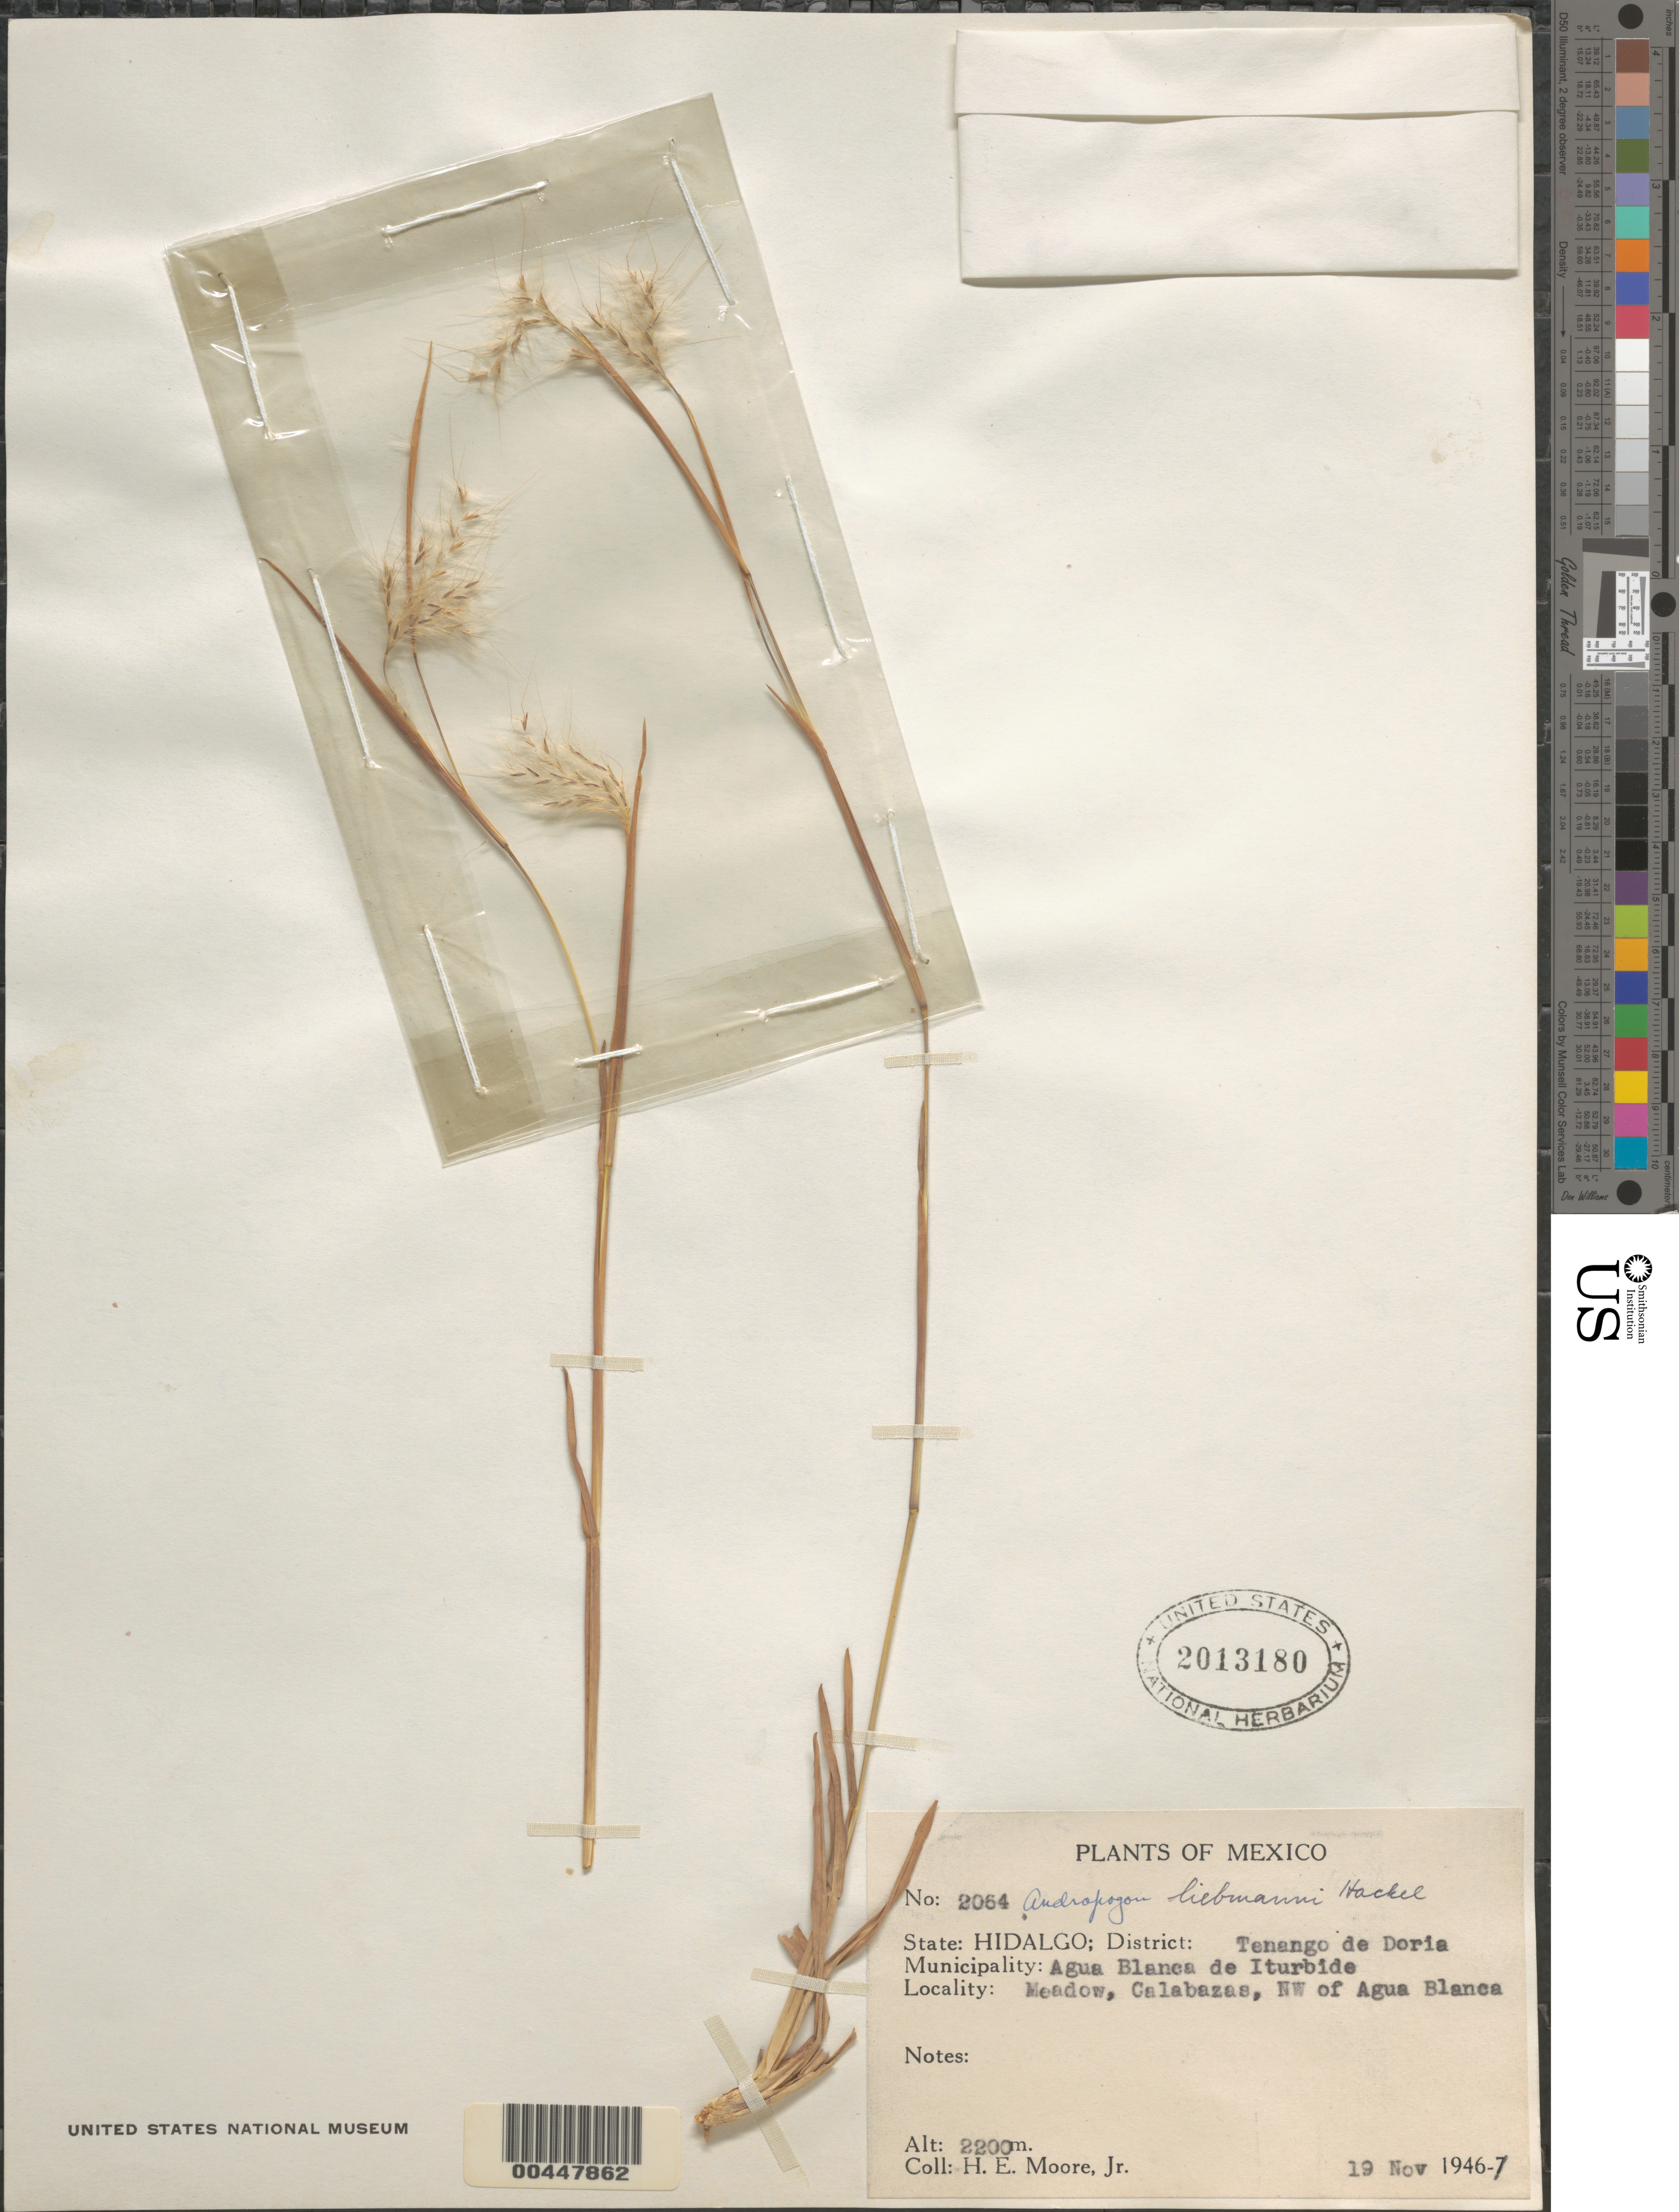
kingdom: Plantae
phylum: Tracheophyta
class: Liliopsida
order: Poales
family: Poaceae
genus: Andropogon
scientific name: Andropogon liebmannii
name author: Hack.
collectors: H. E. Moore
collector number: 2064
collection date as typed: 19 Nov 1946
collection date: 1946-11-19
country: Mexico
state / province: Hidalgo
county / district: Tenango De Doria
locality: Municipality Agua Blanca de Iturbide, NW of Agua Blanca, Calabazas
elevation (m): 2200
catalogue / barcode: US 2013180